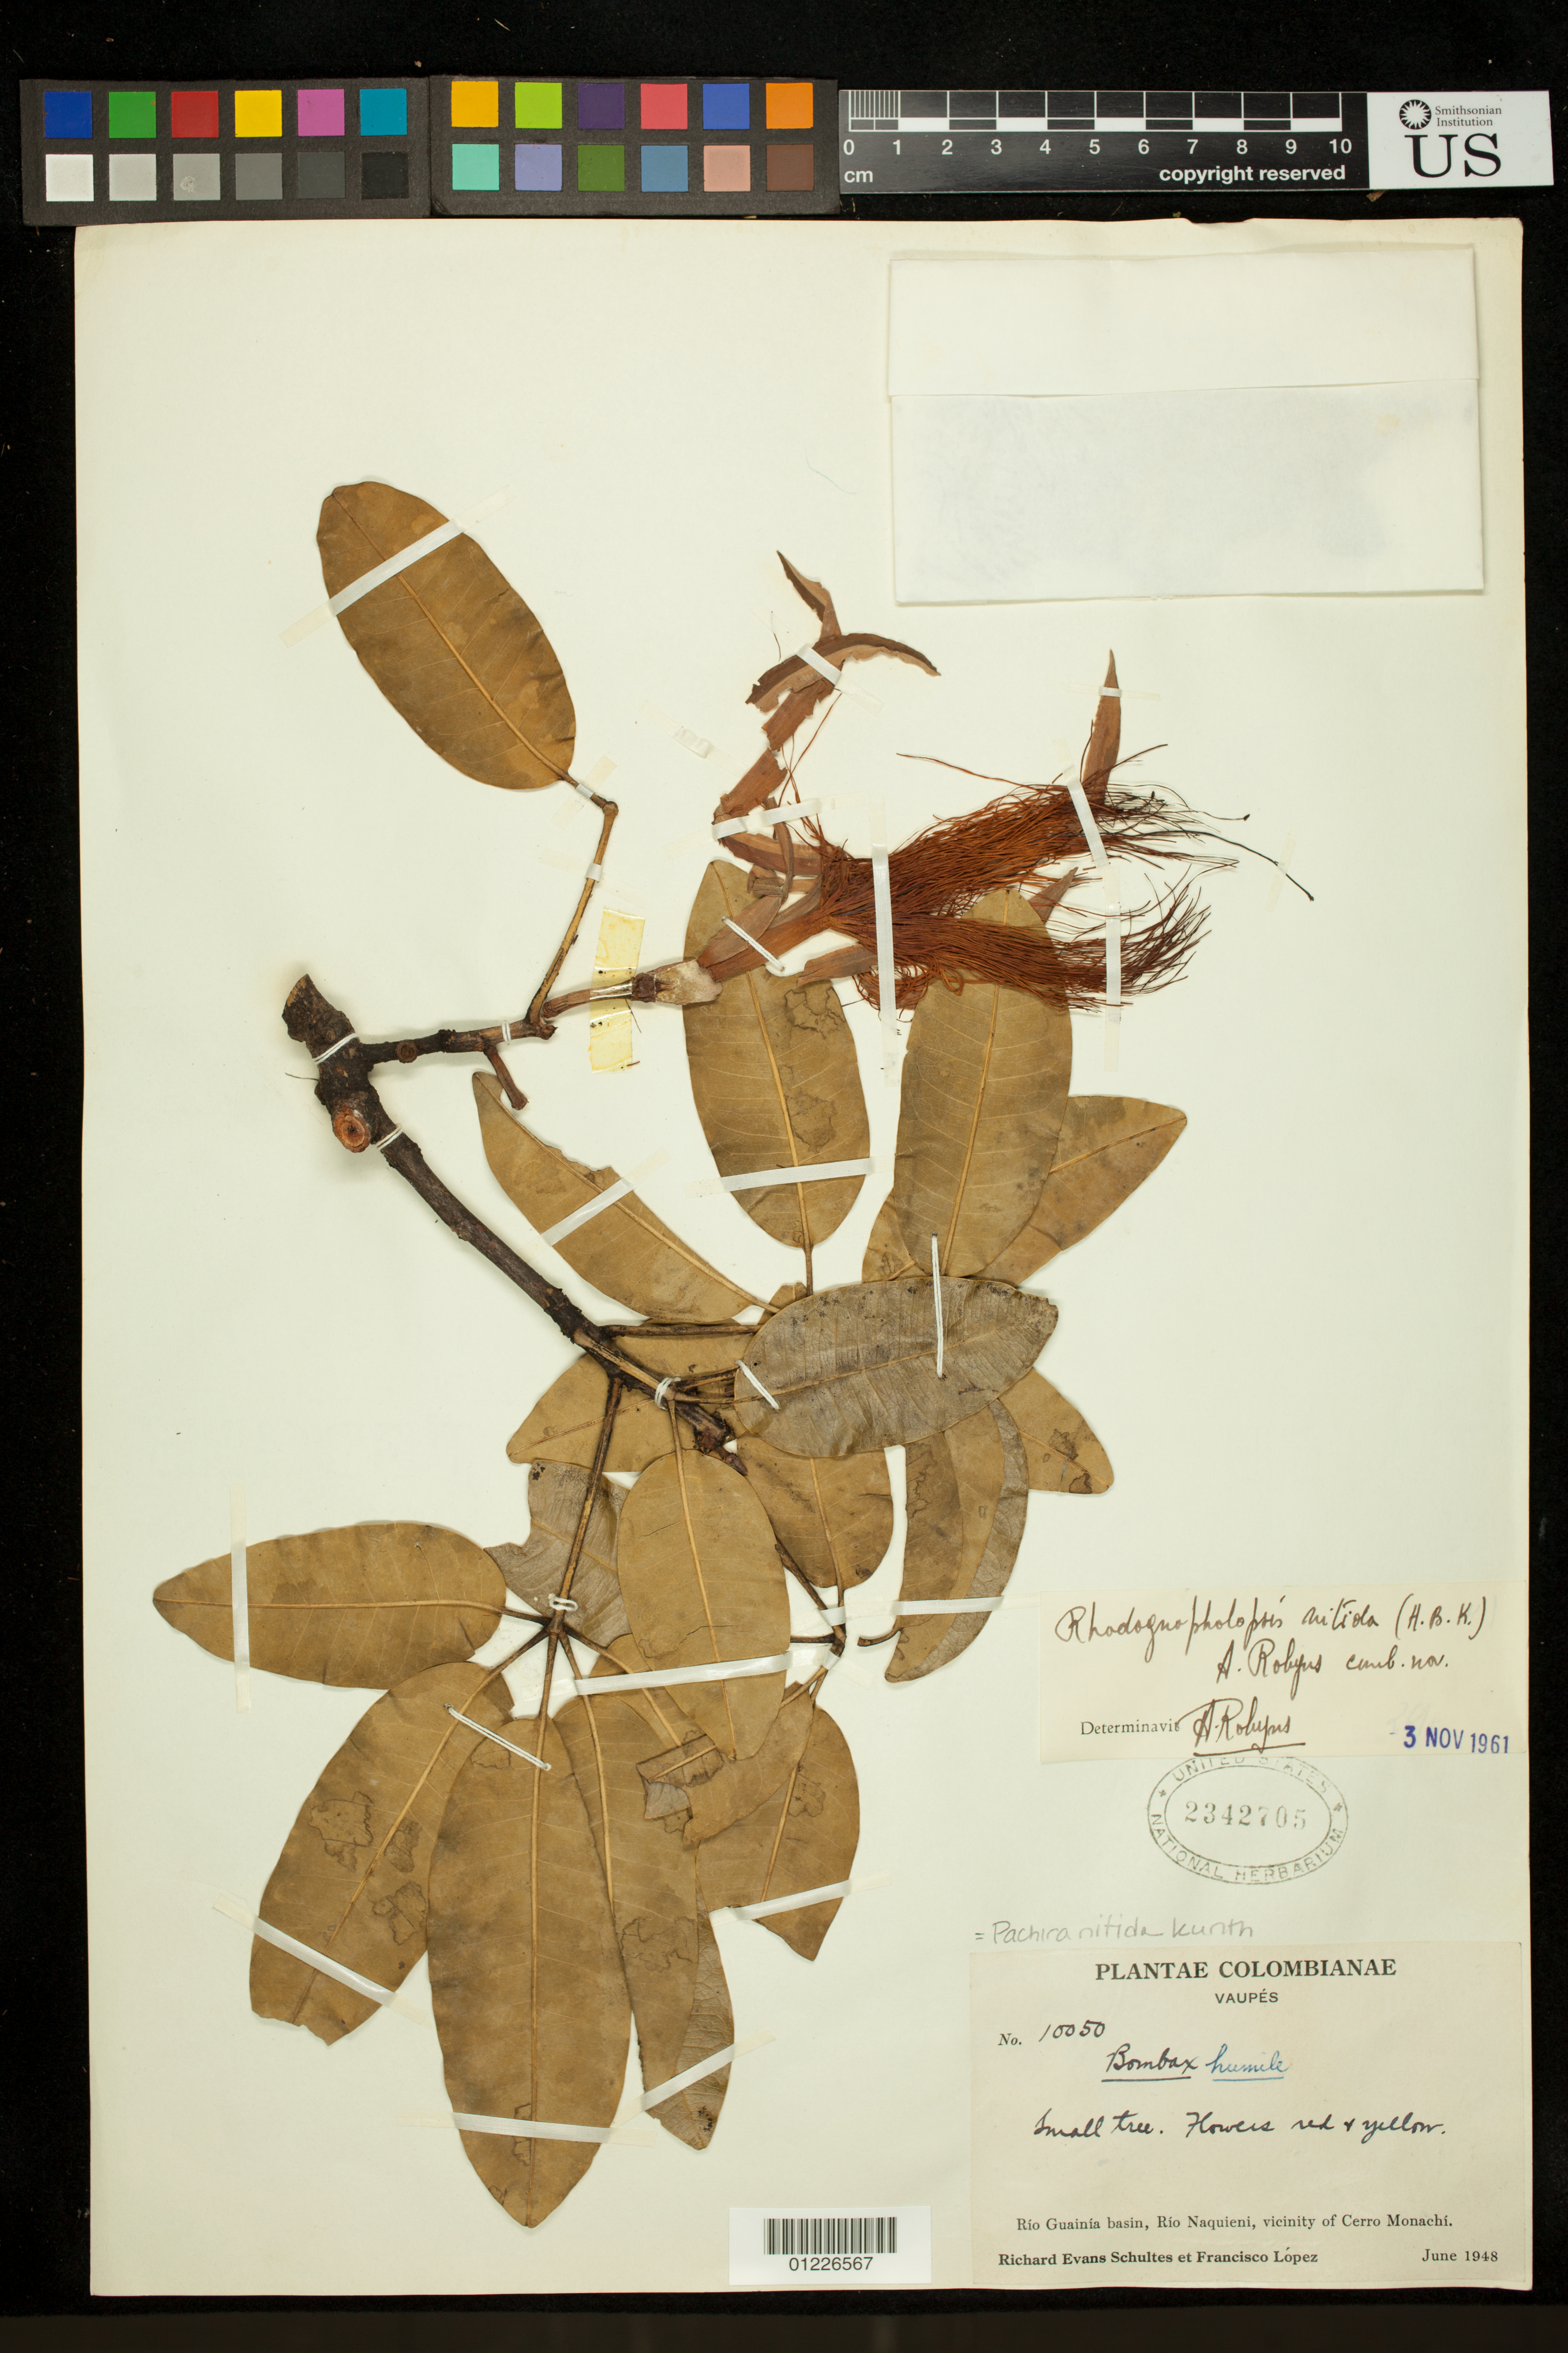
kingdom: Plantae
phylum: Tracheophyta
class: Magnoliopsida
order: Malvales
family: Malvaceae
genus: Pachira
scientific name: Pachira nitida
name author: Kunth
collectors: R. E. Schultes & F. Lopéz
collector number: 10050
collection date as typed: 1948-06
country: Colombia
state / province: Vaupés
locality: Río Guainía basin, Río Naquieni, vicinity of Cerro Monachí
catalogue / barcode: US 2342705